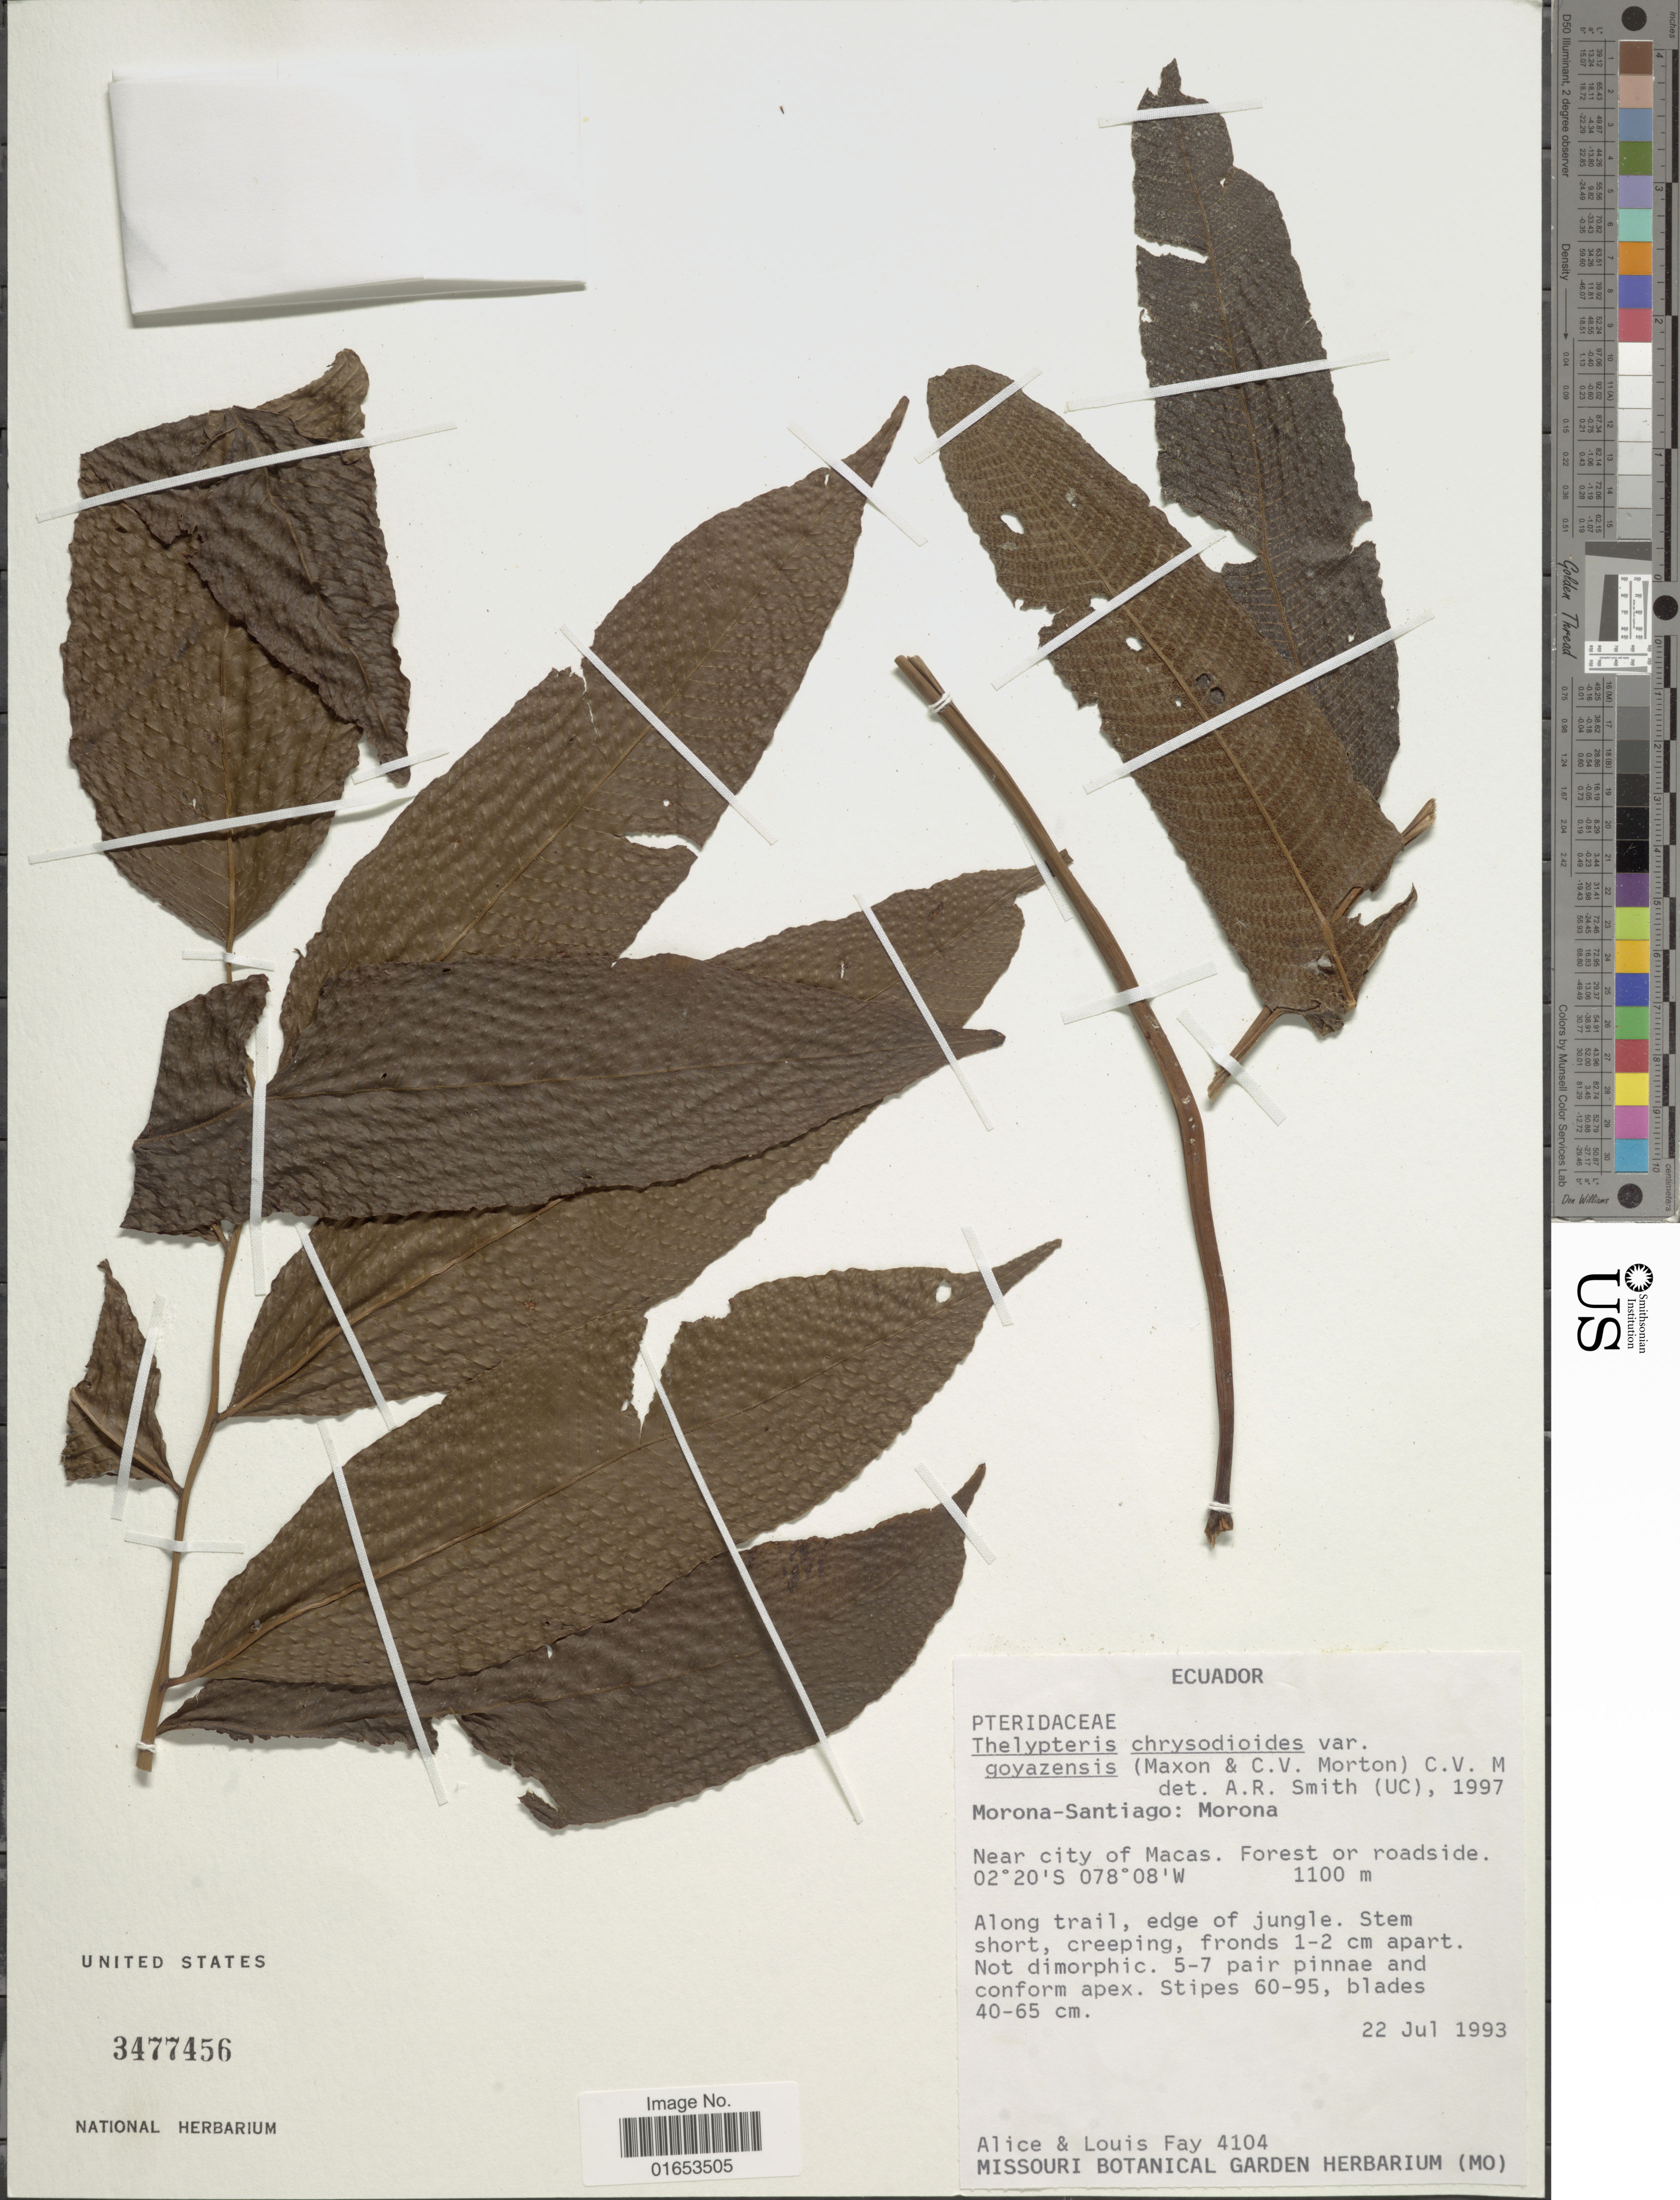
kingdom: Plantae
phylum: Tracheophyta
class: Polypodiopsida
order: Polypodiales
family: Thelypteridaceae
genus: Meniscium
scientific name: Meniscium chrysodioides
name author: Fée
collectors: A. Fay & L. Fay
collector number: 4104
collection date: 1993-07-22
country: Ecuador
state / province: Morona-Santiago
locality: Morona. Near city of Macas. Forest on roadside. Along trail, edge of jungle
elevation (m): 1100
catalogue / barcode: US 3477456